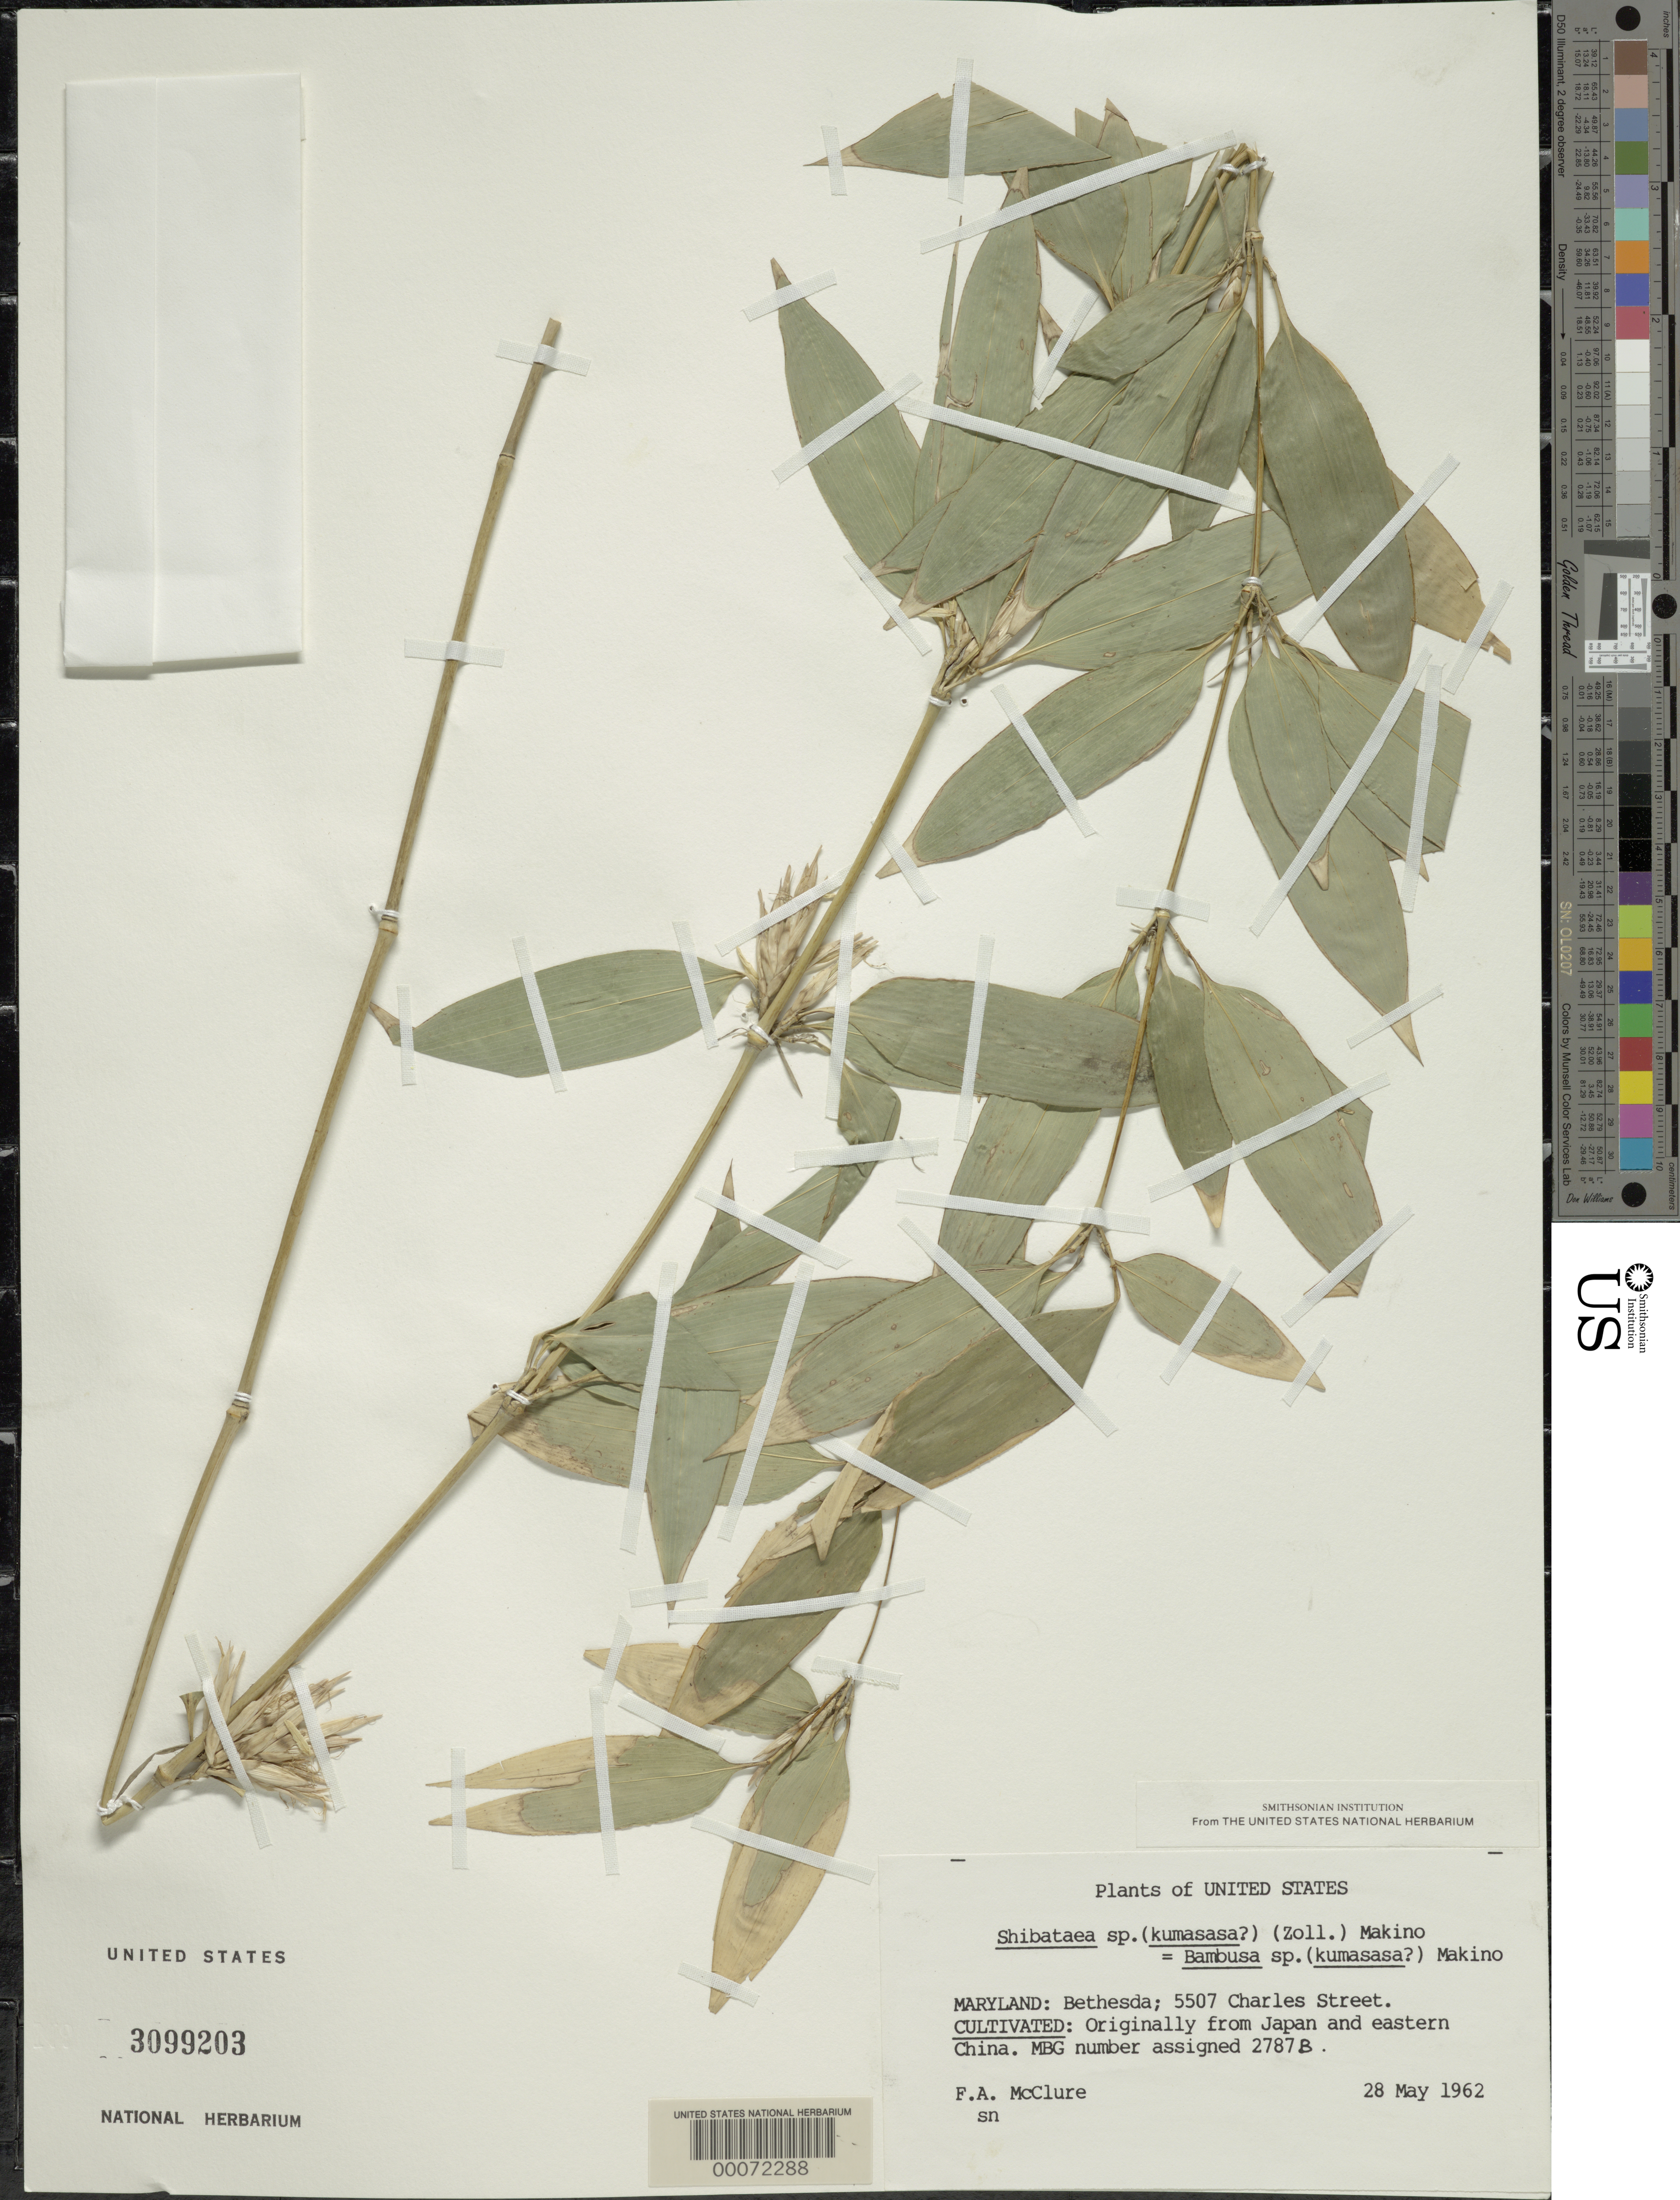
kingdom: Plantae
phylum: Tracheophyta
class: Liliopsida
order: Poales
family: Poaceae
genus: Bambusa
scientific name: Bambusa kumasasa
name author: Zoll.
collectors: F. A. McClure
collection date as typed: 28 May 1962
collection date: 1962-05-28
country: United States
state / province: Maryland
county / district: Montgomery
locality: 5507 Charles Street, Bethesda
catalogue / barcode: US 3099203